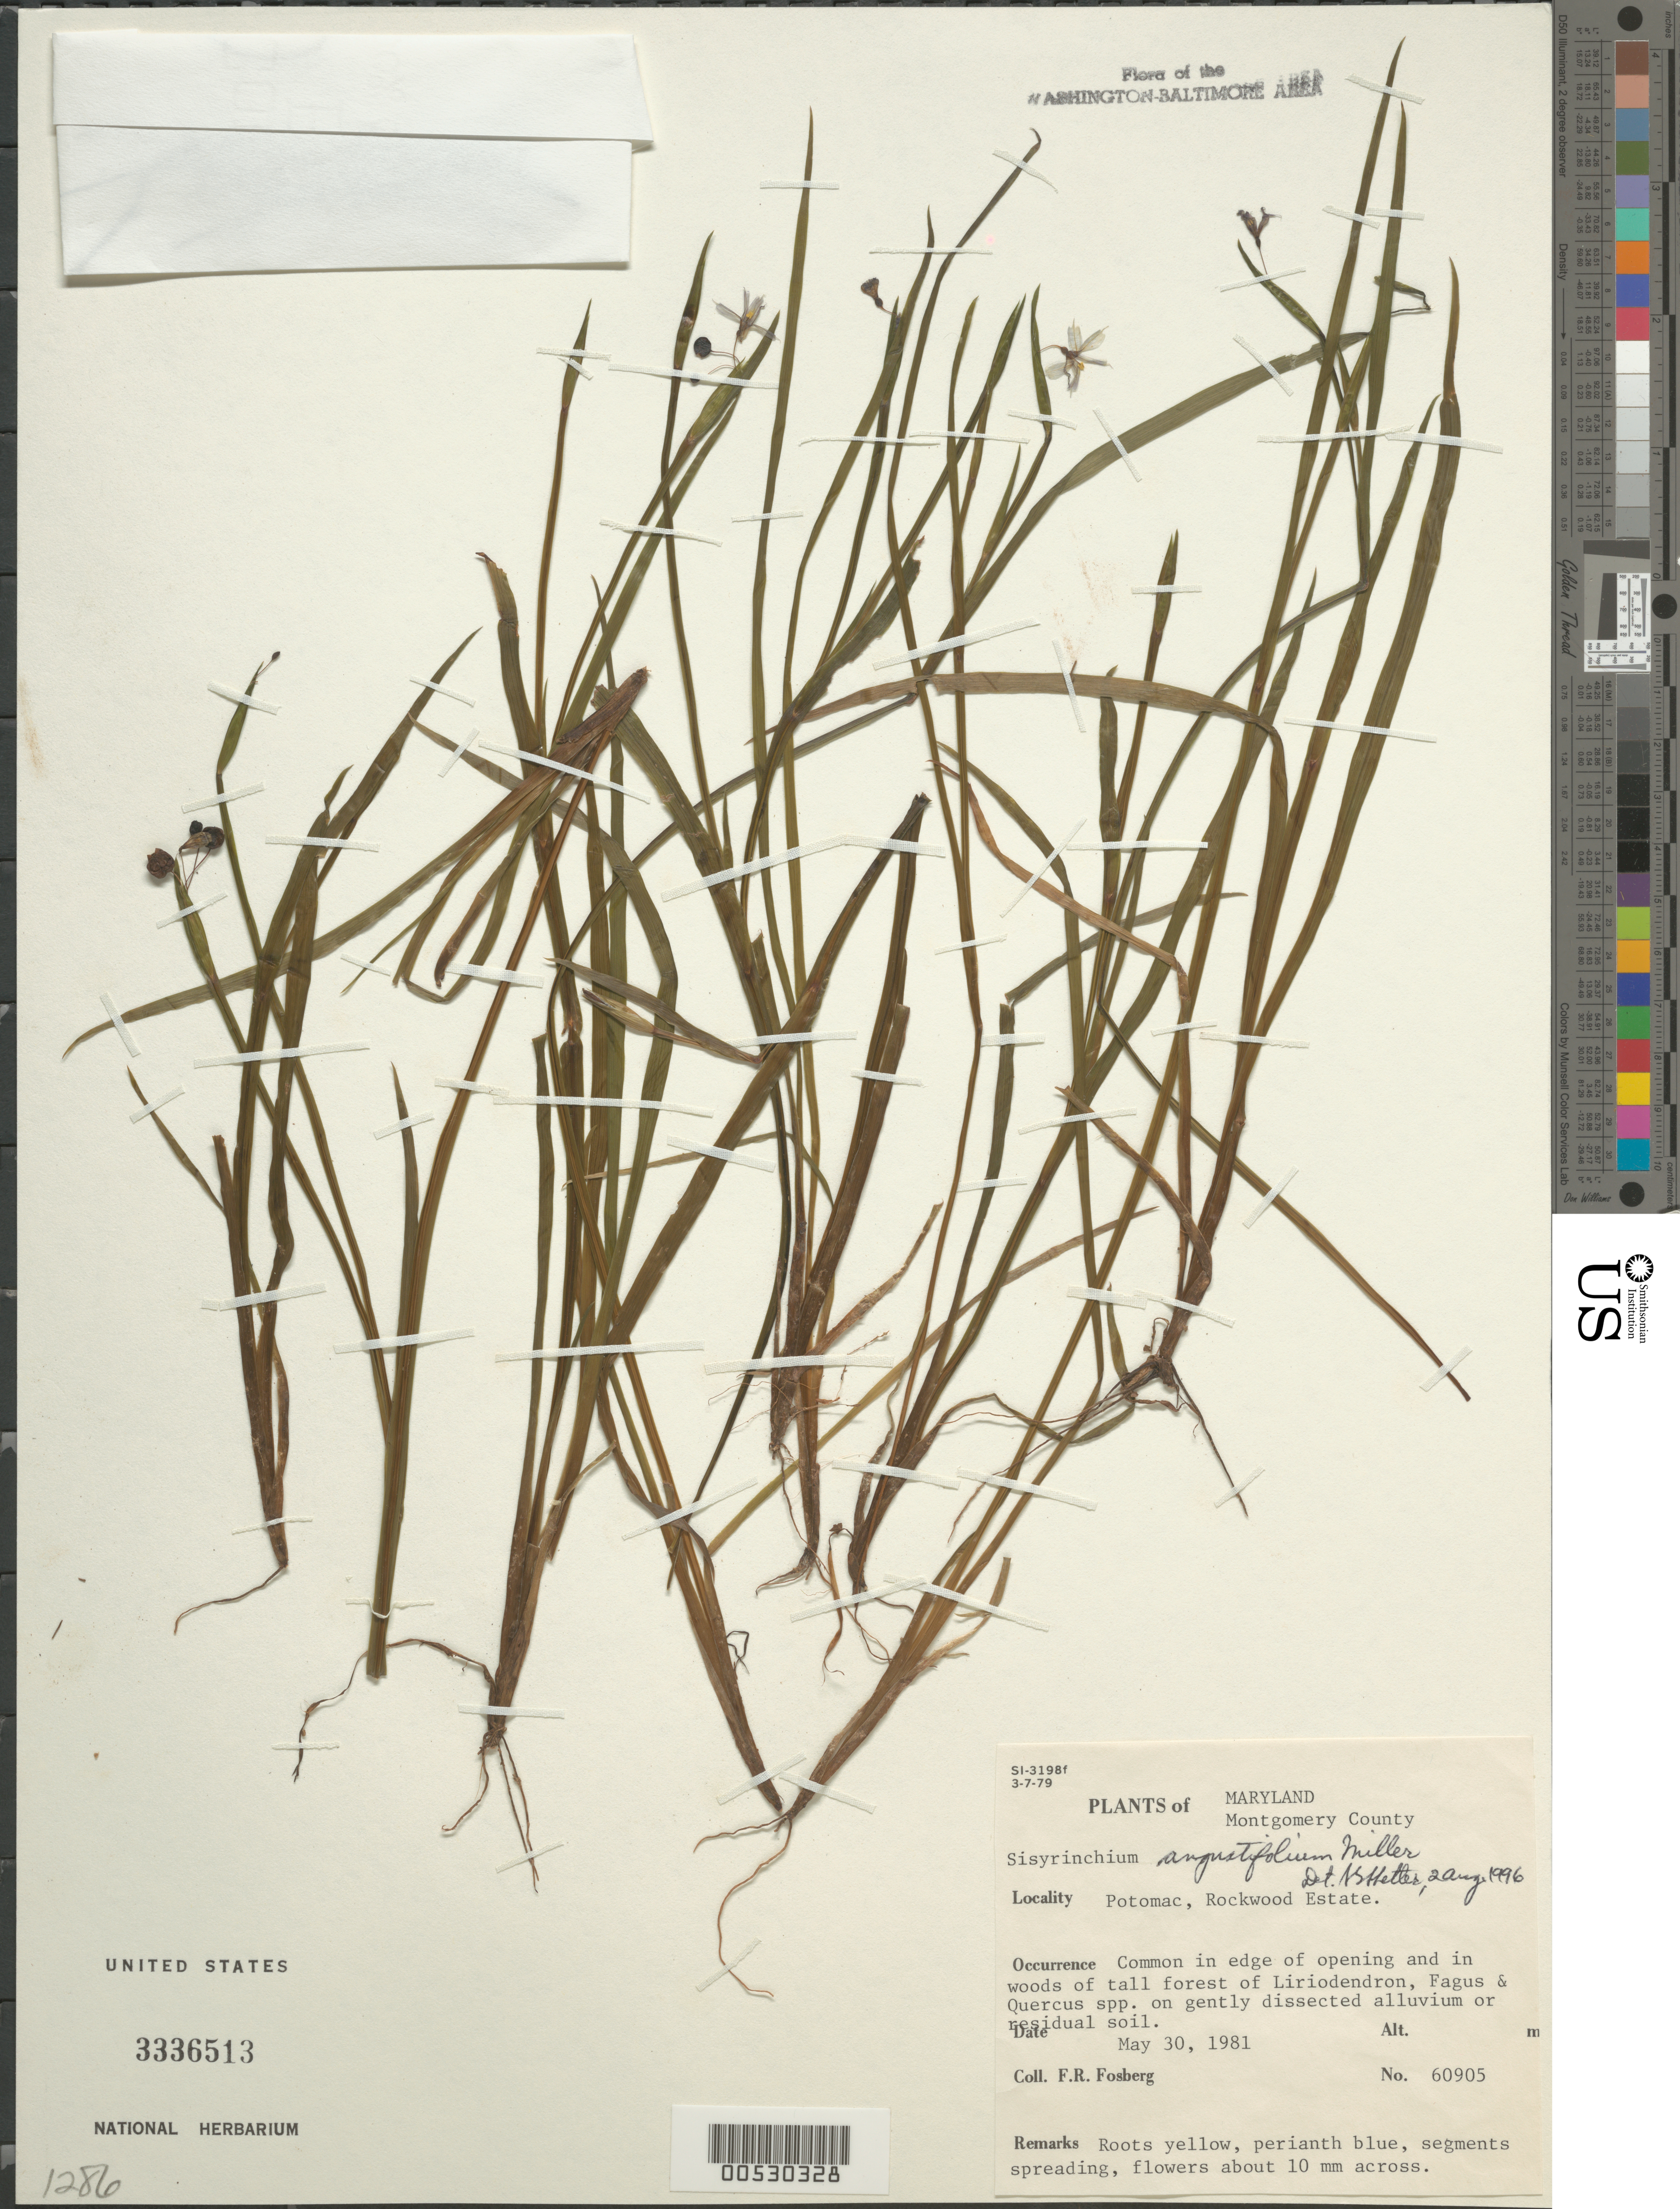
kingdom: Plantae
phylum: Tracheophyta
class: Liliopsida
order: Asparagales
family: Iridaceae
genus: Sisyrinchium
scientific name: Sisyrinchium angustifolium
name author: Mill.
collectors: F. R. Fosberg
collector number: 60905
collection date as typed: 30 May 1981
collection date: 1981-05-30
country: United States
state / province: Maryland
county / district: Montgomery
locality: Potomac, Rockwood Estate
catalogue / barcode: US 3336513